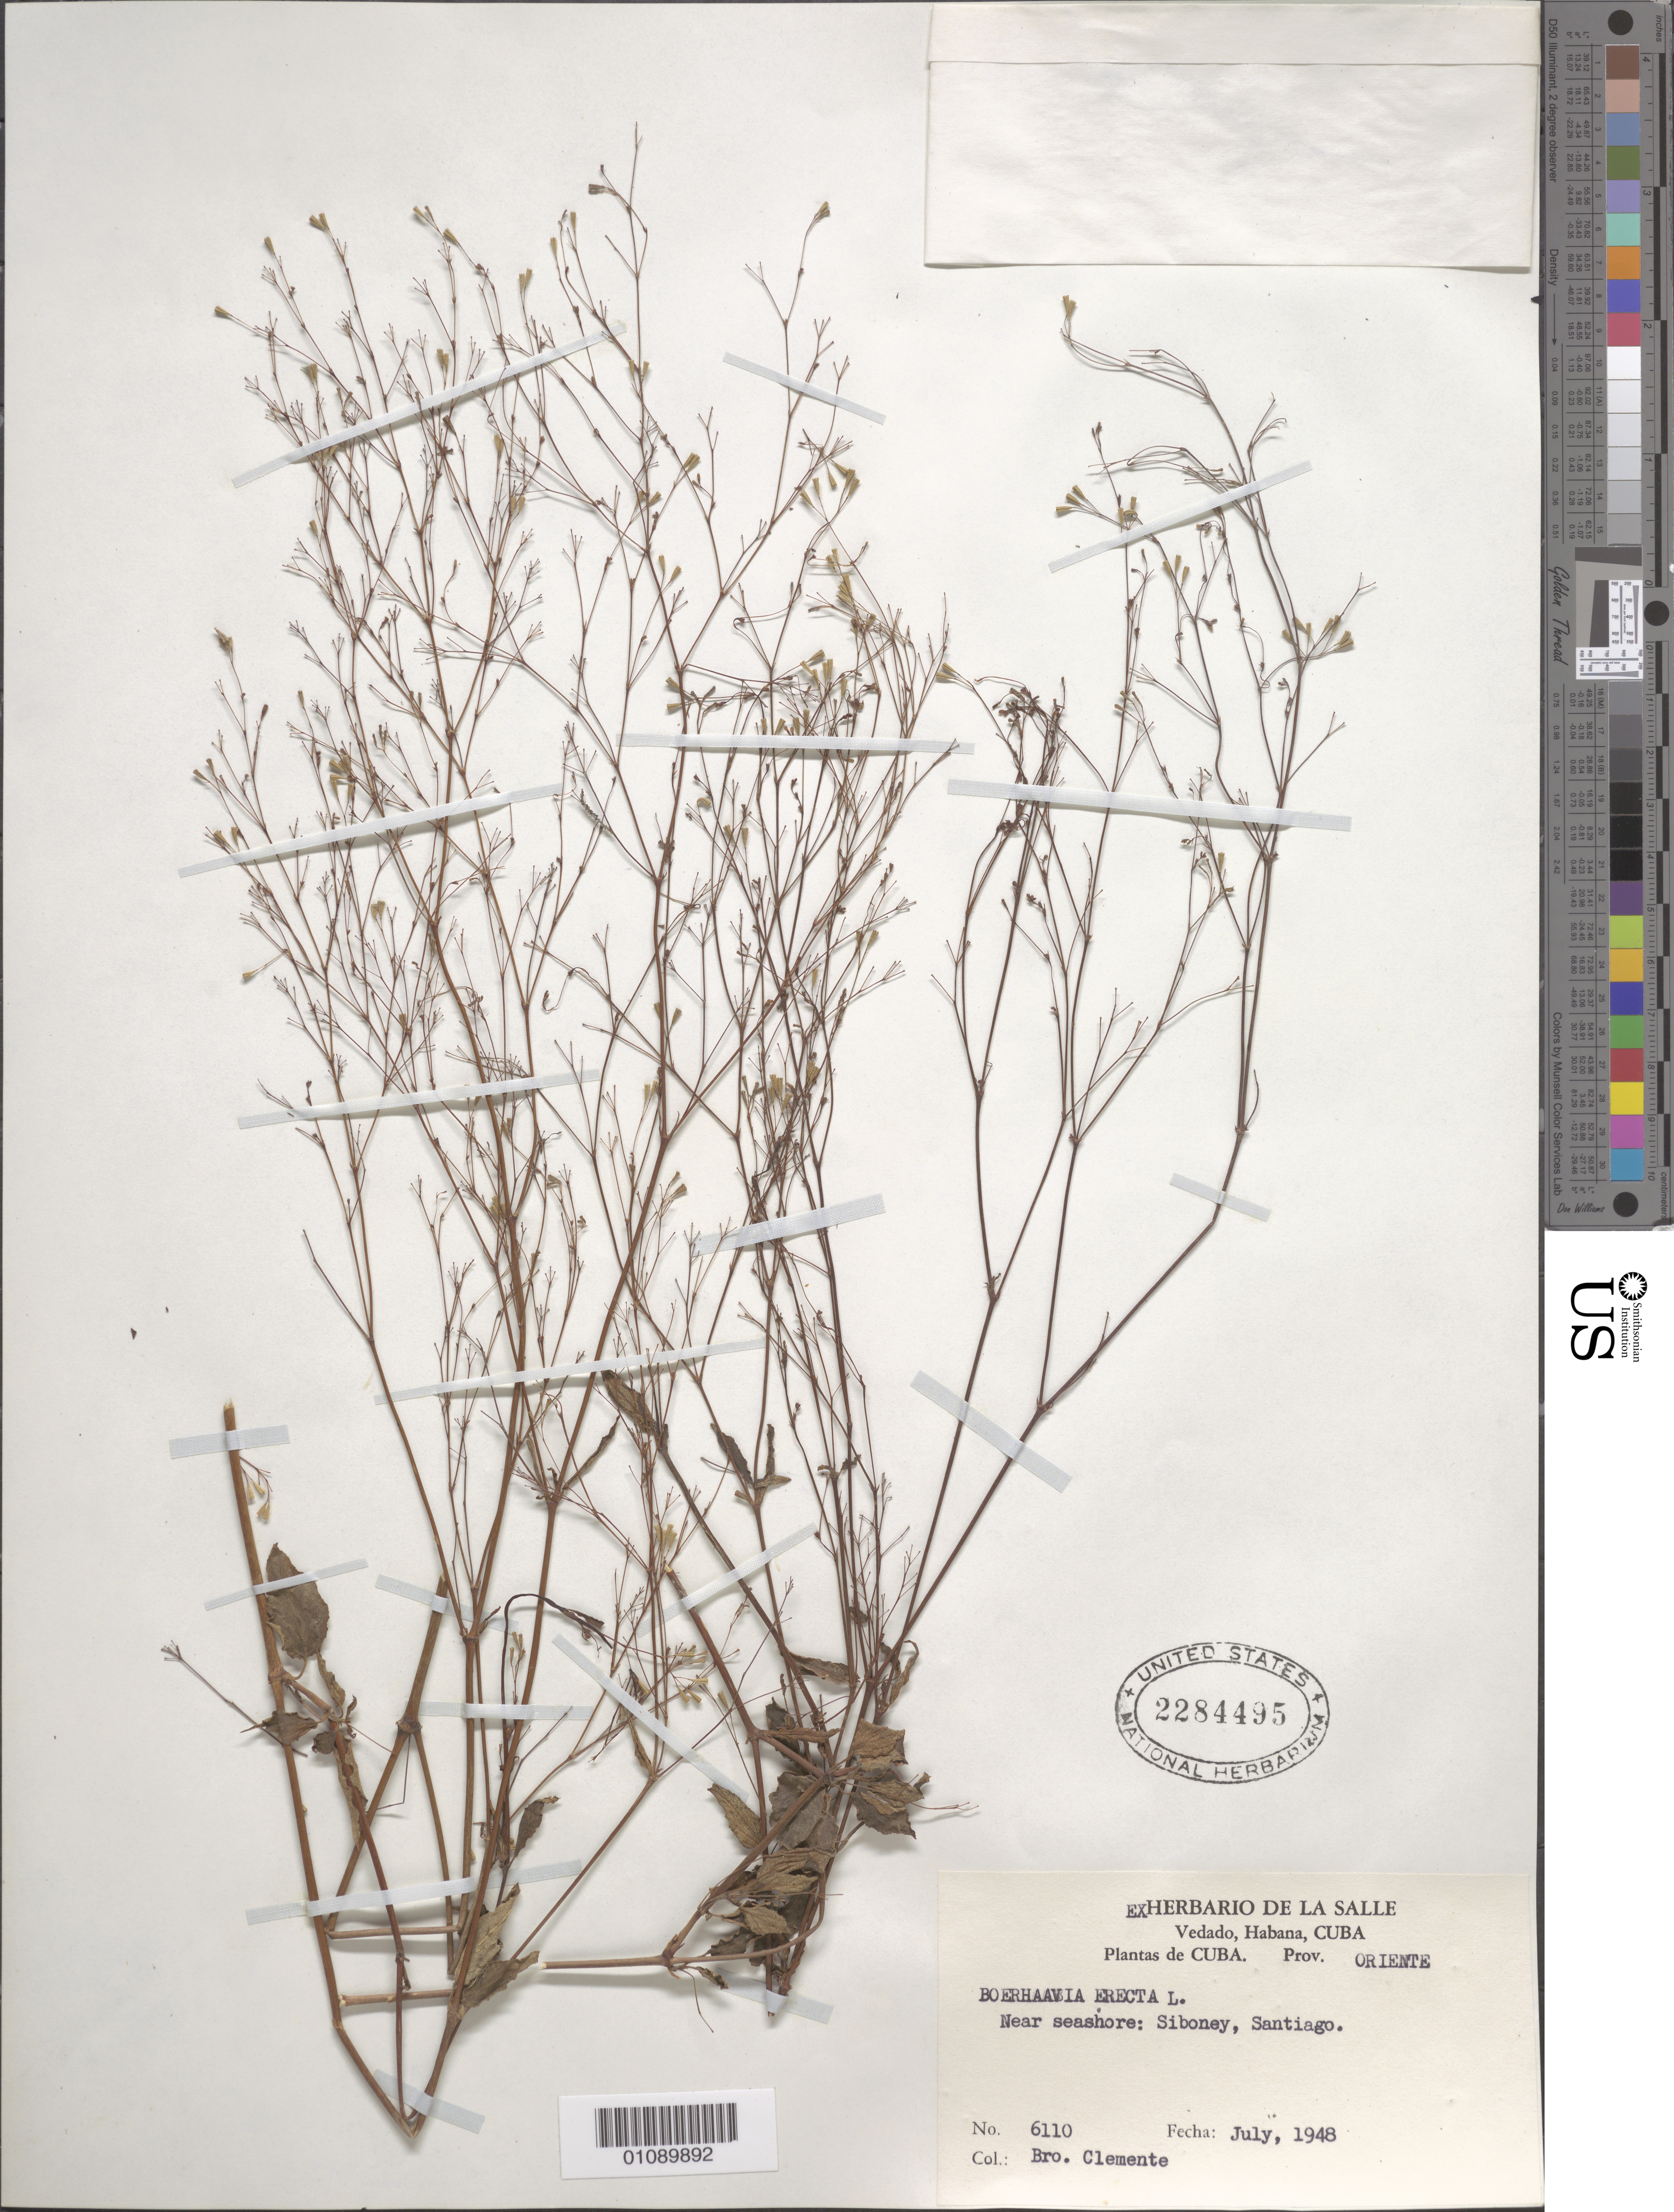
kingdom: Plantae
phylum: Tracheophyta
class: Magnoliopsida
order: Caryophyllales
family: Nyctaginaceae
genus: Boerhavia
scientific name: Boerhavia erecta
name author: L.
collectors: Bro. Clemente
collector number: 6110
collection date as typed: Jul 1948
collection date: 1948-07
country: Cuba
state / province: Santiago de Cuba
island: Cuba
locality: Oriente, Santiago, Siboney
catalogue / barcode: US 2284495